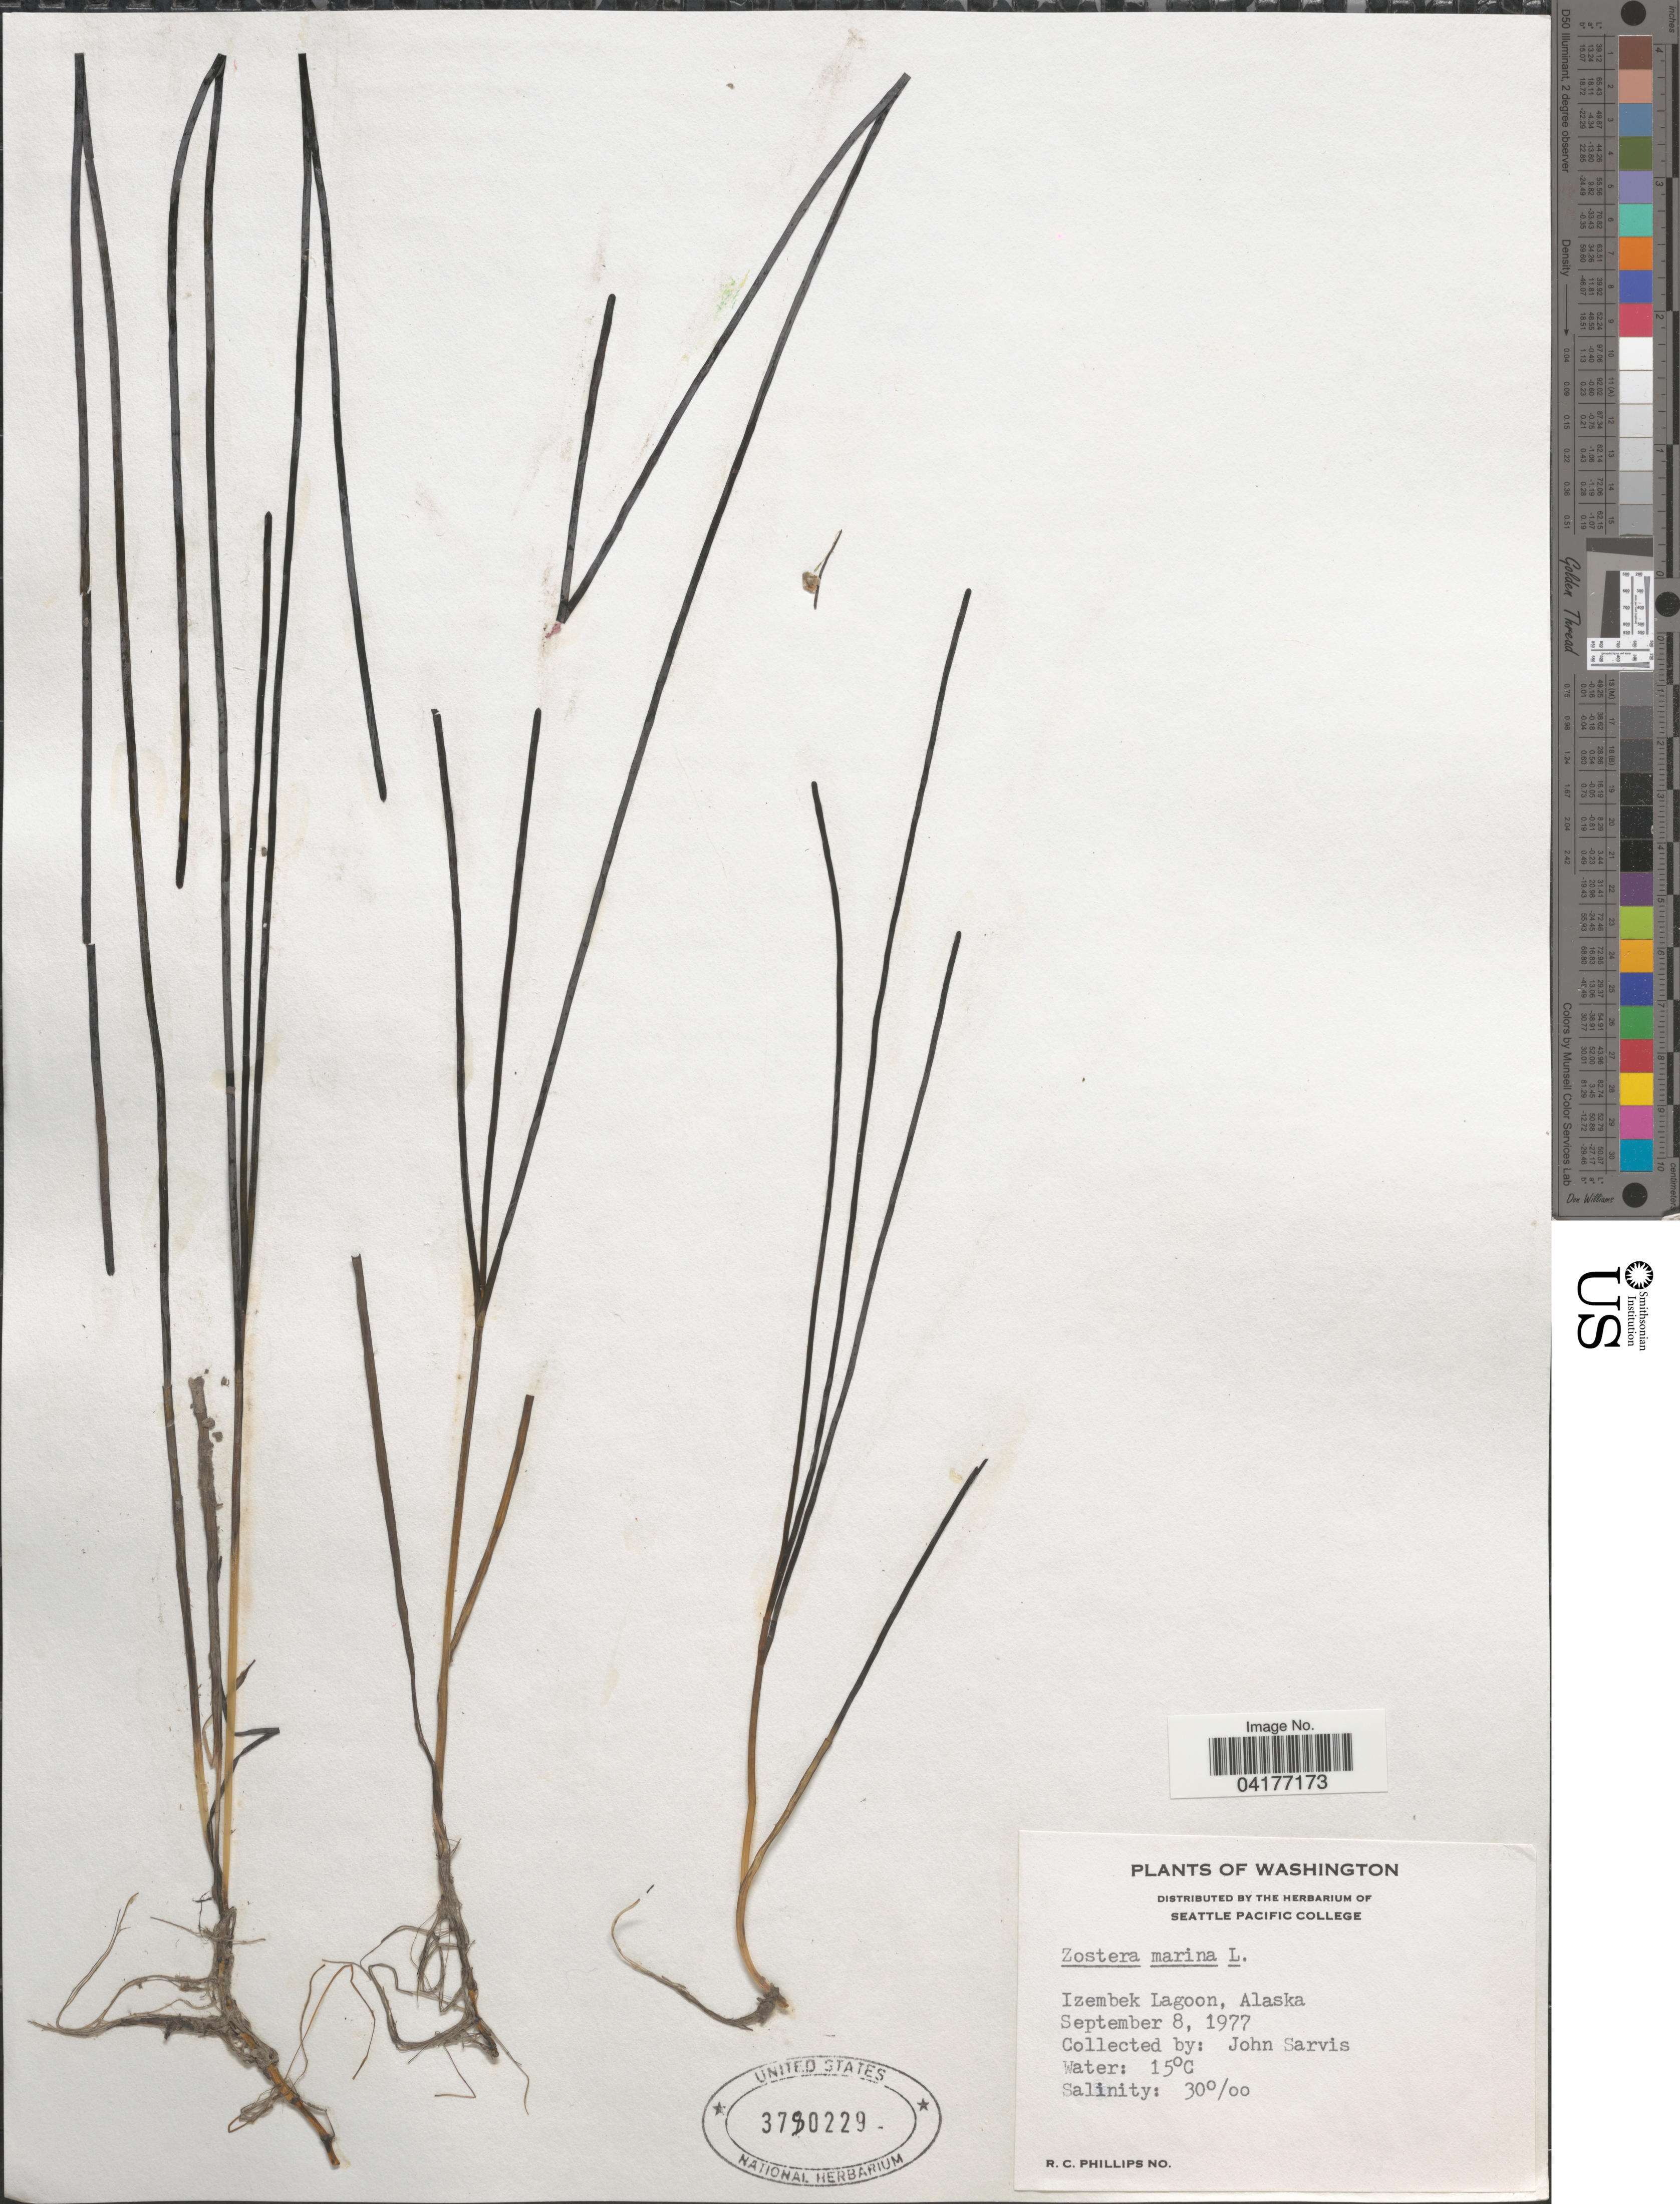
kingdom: Plantae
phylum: Tracheophyta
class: Liliopsida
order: Alismatales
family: Zosteraceae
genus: Zostera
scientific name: Zostera marina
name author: L.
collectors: J. Sarvis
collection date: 1977-09-08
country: United States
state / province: Alaska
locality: Izembek Lagoon.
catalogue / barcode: US 3780229